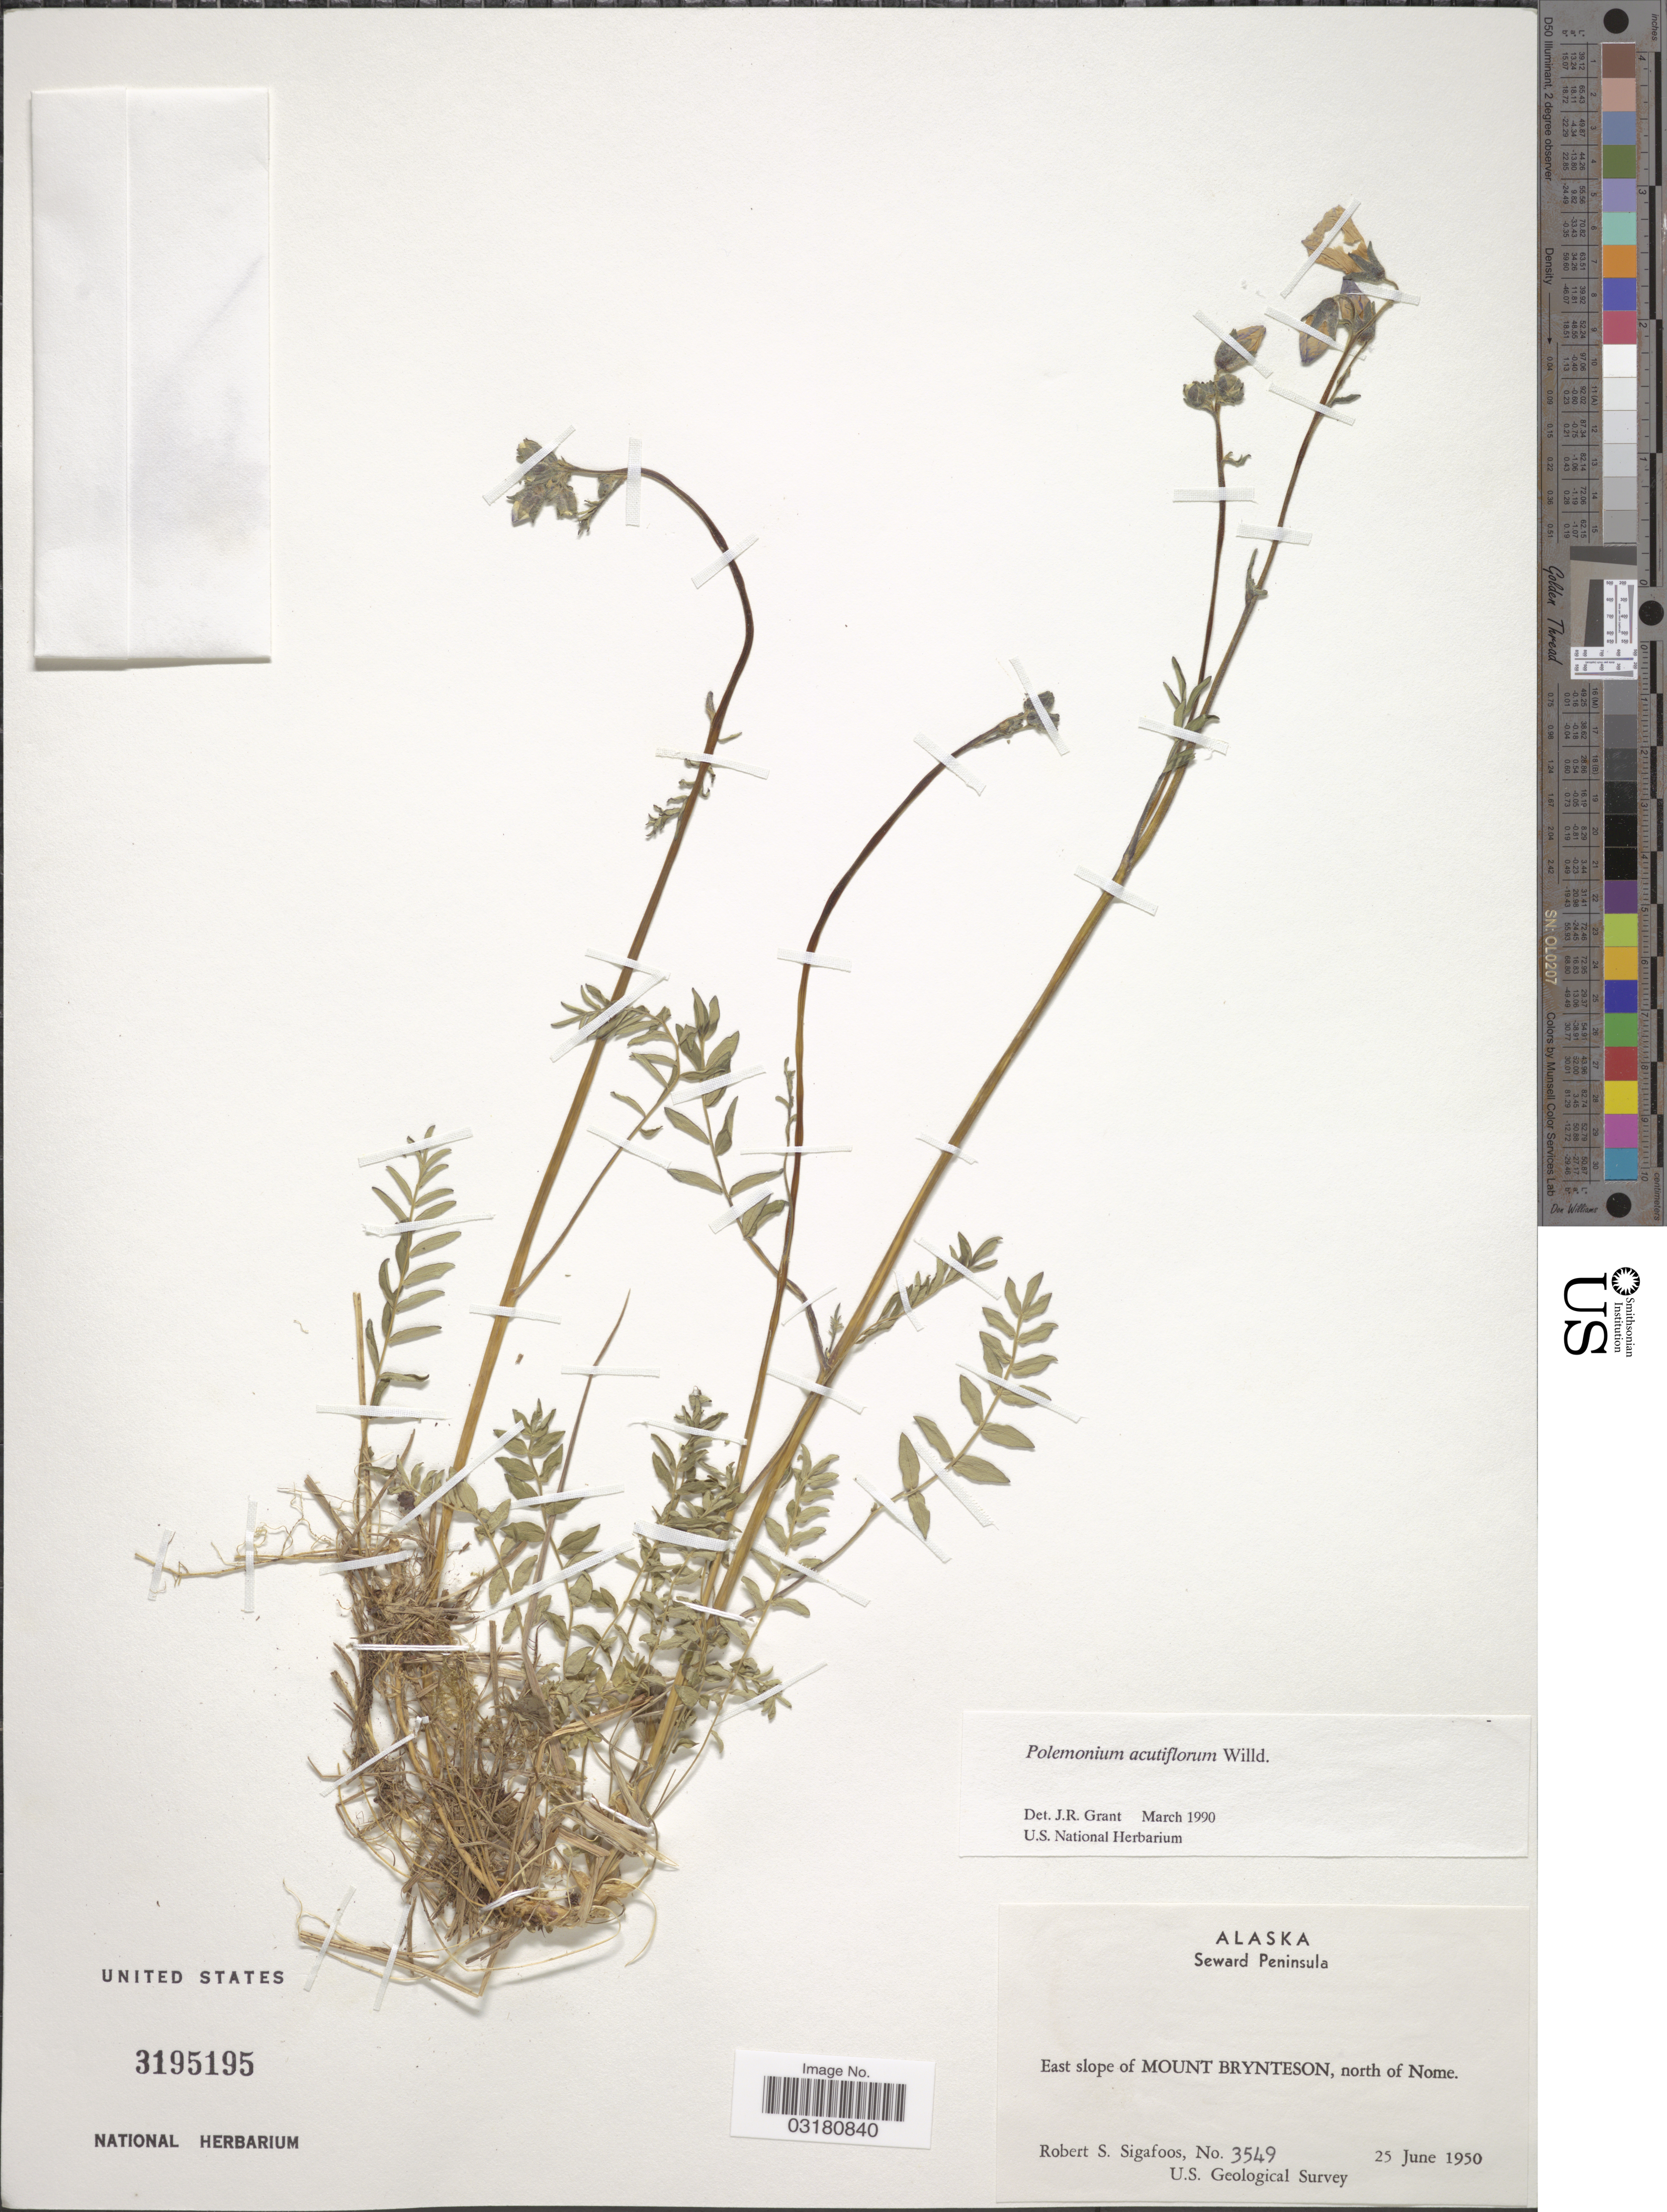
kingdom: Plantae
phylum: Tracheophyta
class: Magnoliopsida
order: Ericales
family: Polemoniaceae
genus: Polemonium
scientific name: Polemonium acutiflorum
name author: Willd. ex Roem. & Schult.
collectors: R. Sigafoos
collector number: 3549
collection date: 1950-06-25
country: United States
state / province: Alaska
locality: Seward Peninsula. East slope of Mount Brynteson, north of Nome.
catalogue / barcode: US 3195195